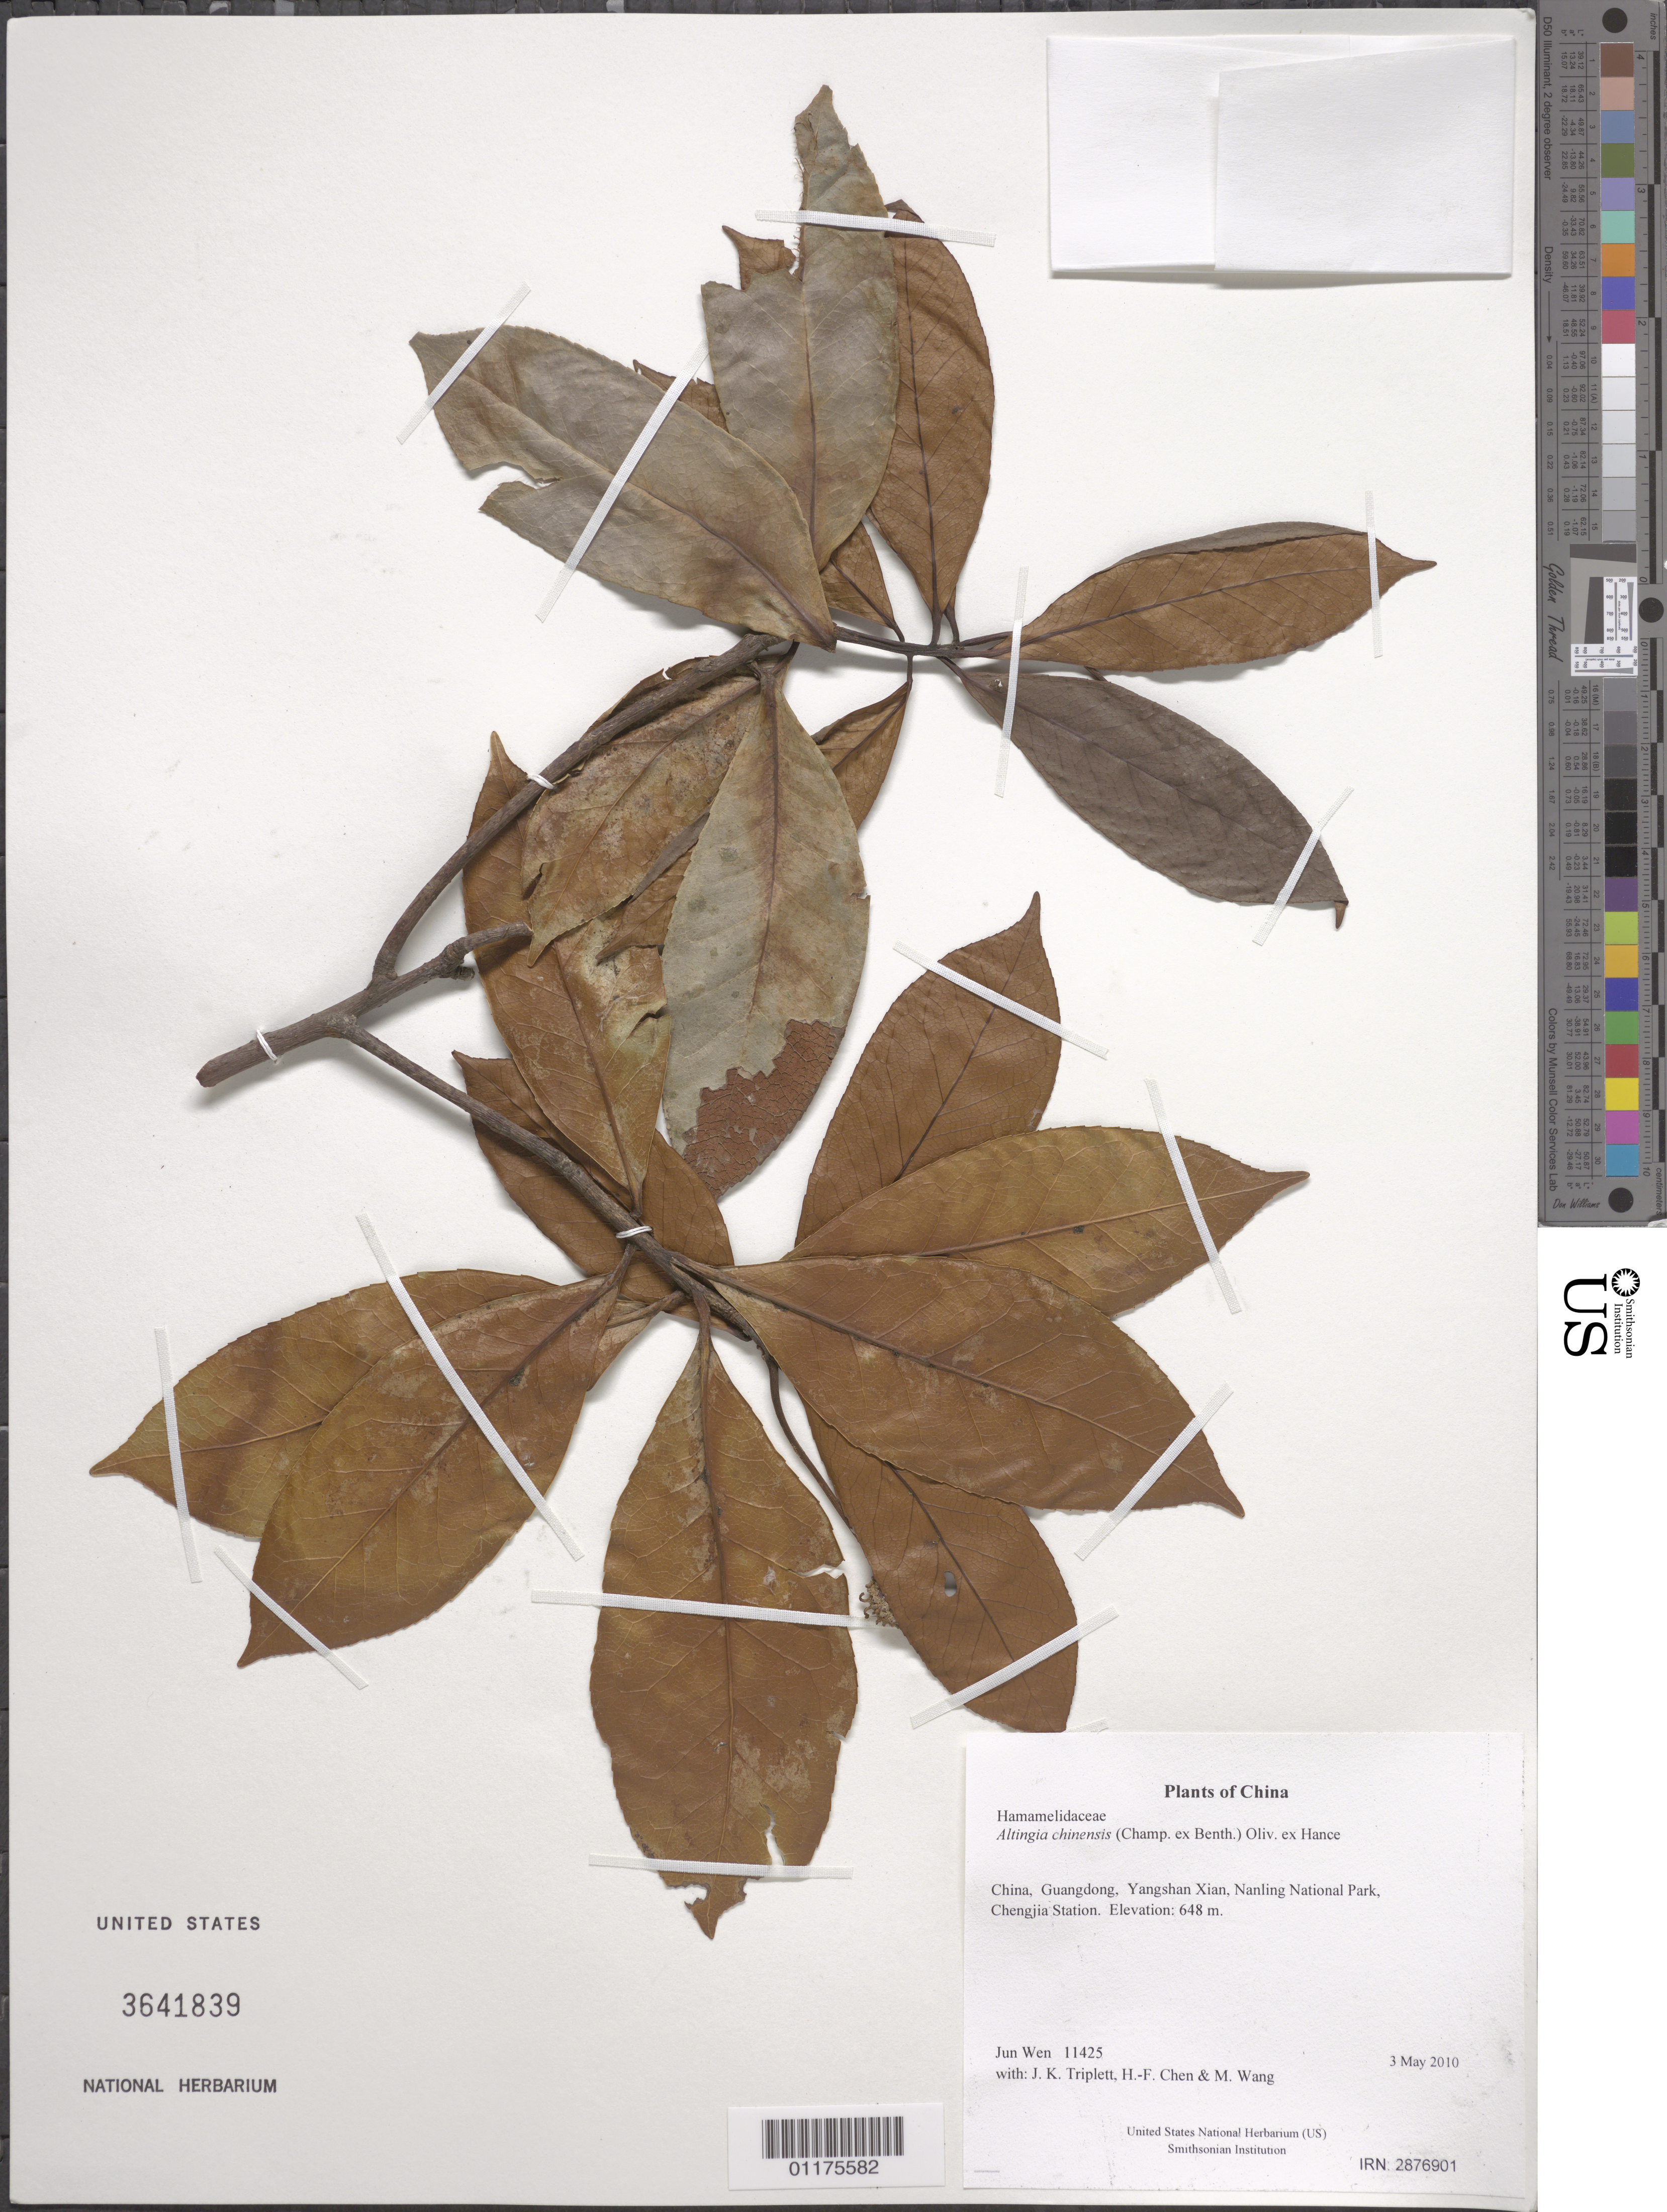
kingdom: Plantae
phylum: Tracheophyta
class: Magnoliopsida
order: Saxifragales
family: Altingiaceae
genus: Liquidambar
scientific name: Liquidambar chinensis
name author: Champ.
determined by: Strong, Mark T., (BOT), Smithsonian Institution - National Museum of Natural History (UNITED STATES)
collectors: J. Wen, J. K. Triplett, H.-F. Chen & M. Wang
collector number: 11425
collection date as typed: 3 May 2010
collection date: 2010-05-03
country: China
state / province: Guangdong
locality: Yangshan Xian, Nanling National Park, Chengjia Station.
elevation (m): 648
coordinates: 24 45.624 N, 112 53.497 E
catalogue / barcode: US 3641839